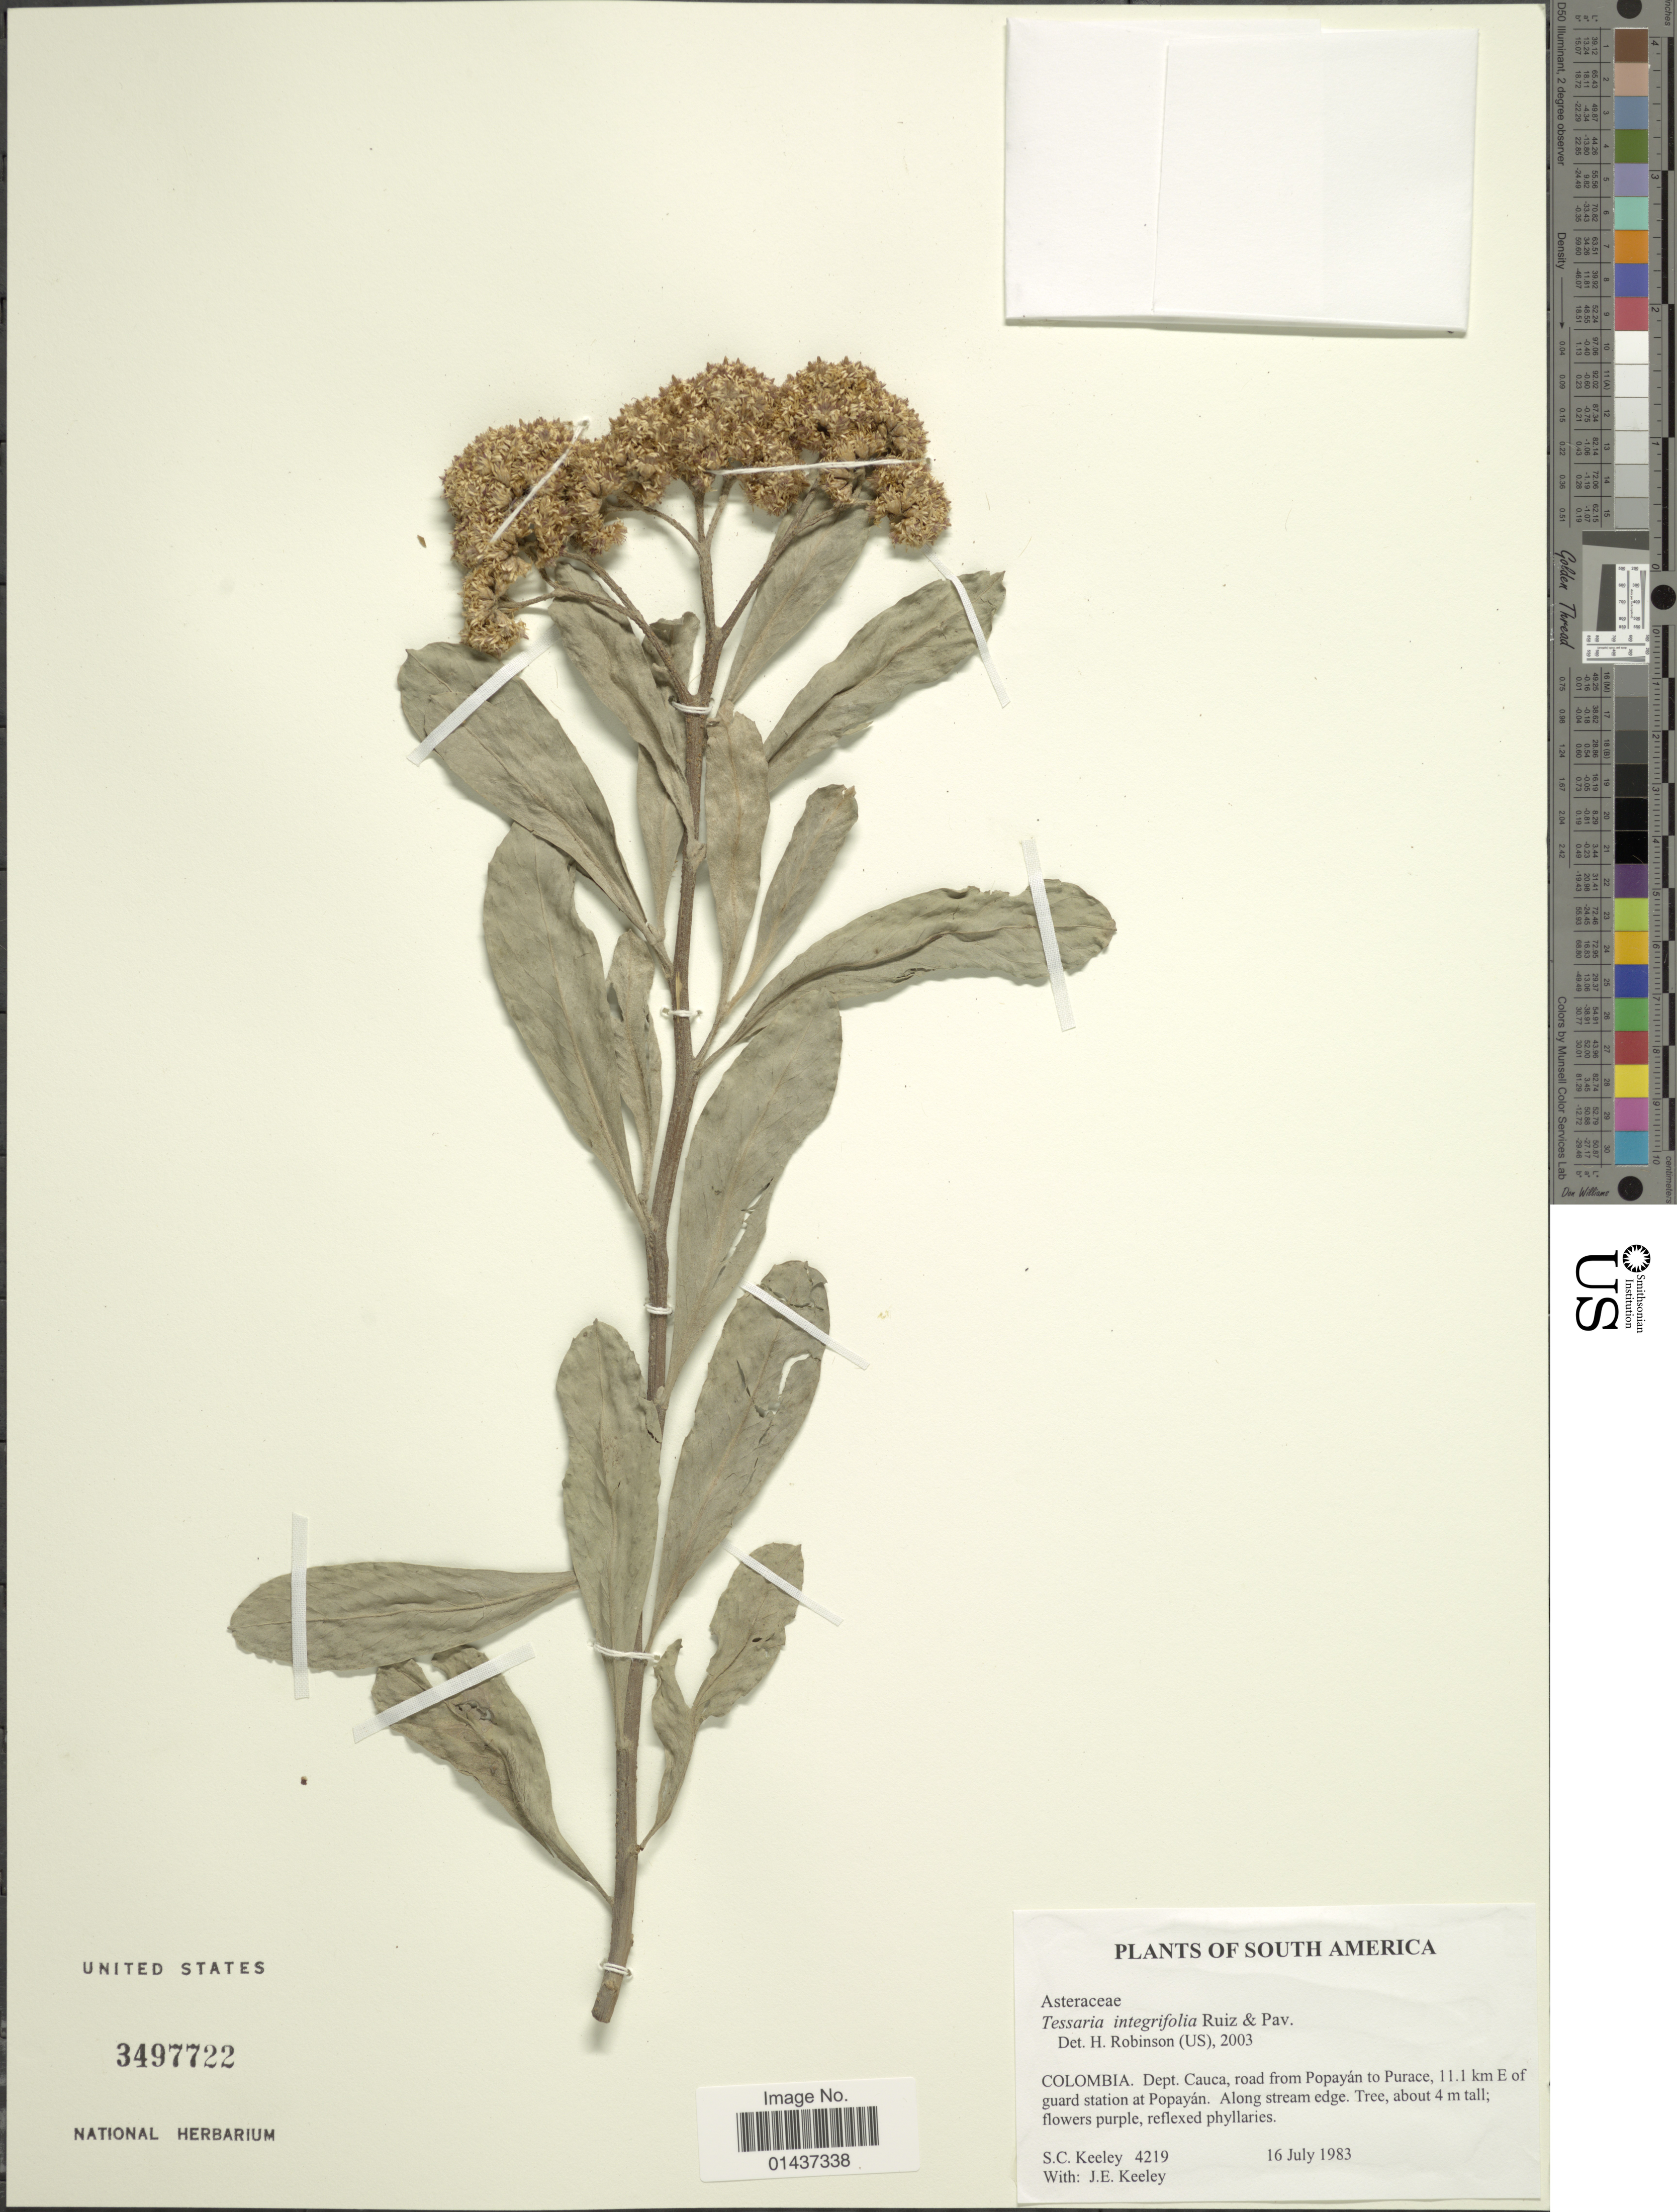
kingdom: Plantae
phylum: Tracheophyta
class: Magnoliopsida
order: Asterales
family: Asteraceae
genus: Tessaria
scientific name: Tessaria integrifolia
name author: Ruiz & Pav.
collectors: S. C. Keeley & J. E. Keeley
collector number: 4219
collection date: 1983-07-16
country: Colombia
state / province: Cauca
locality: Dept. Cauca, road from Popayán to Purace, 11.1 km E of guard station at Popayán. Along stream edge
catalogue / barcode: US 3497722